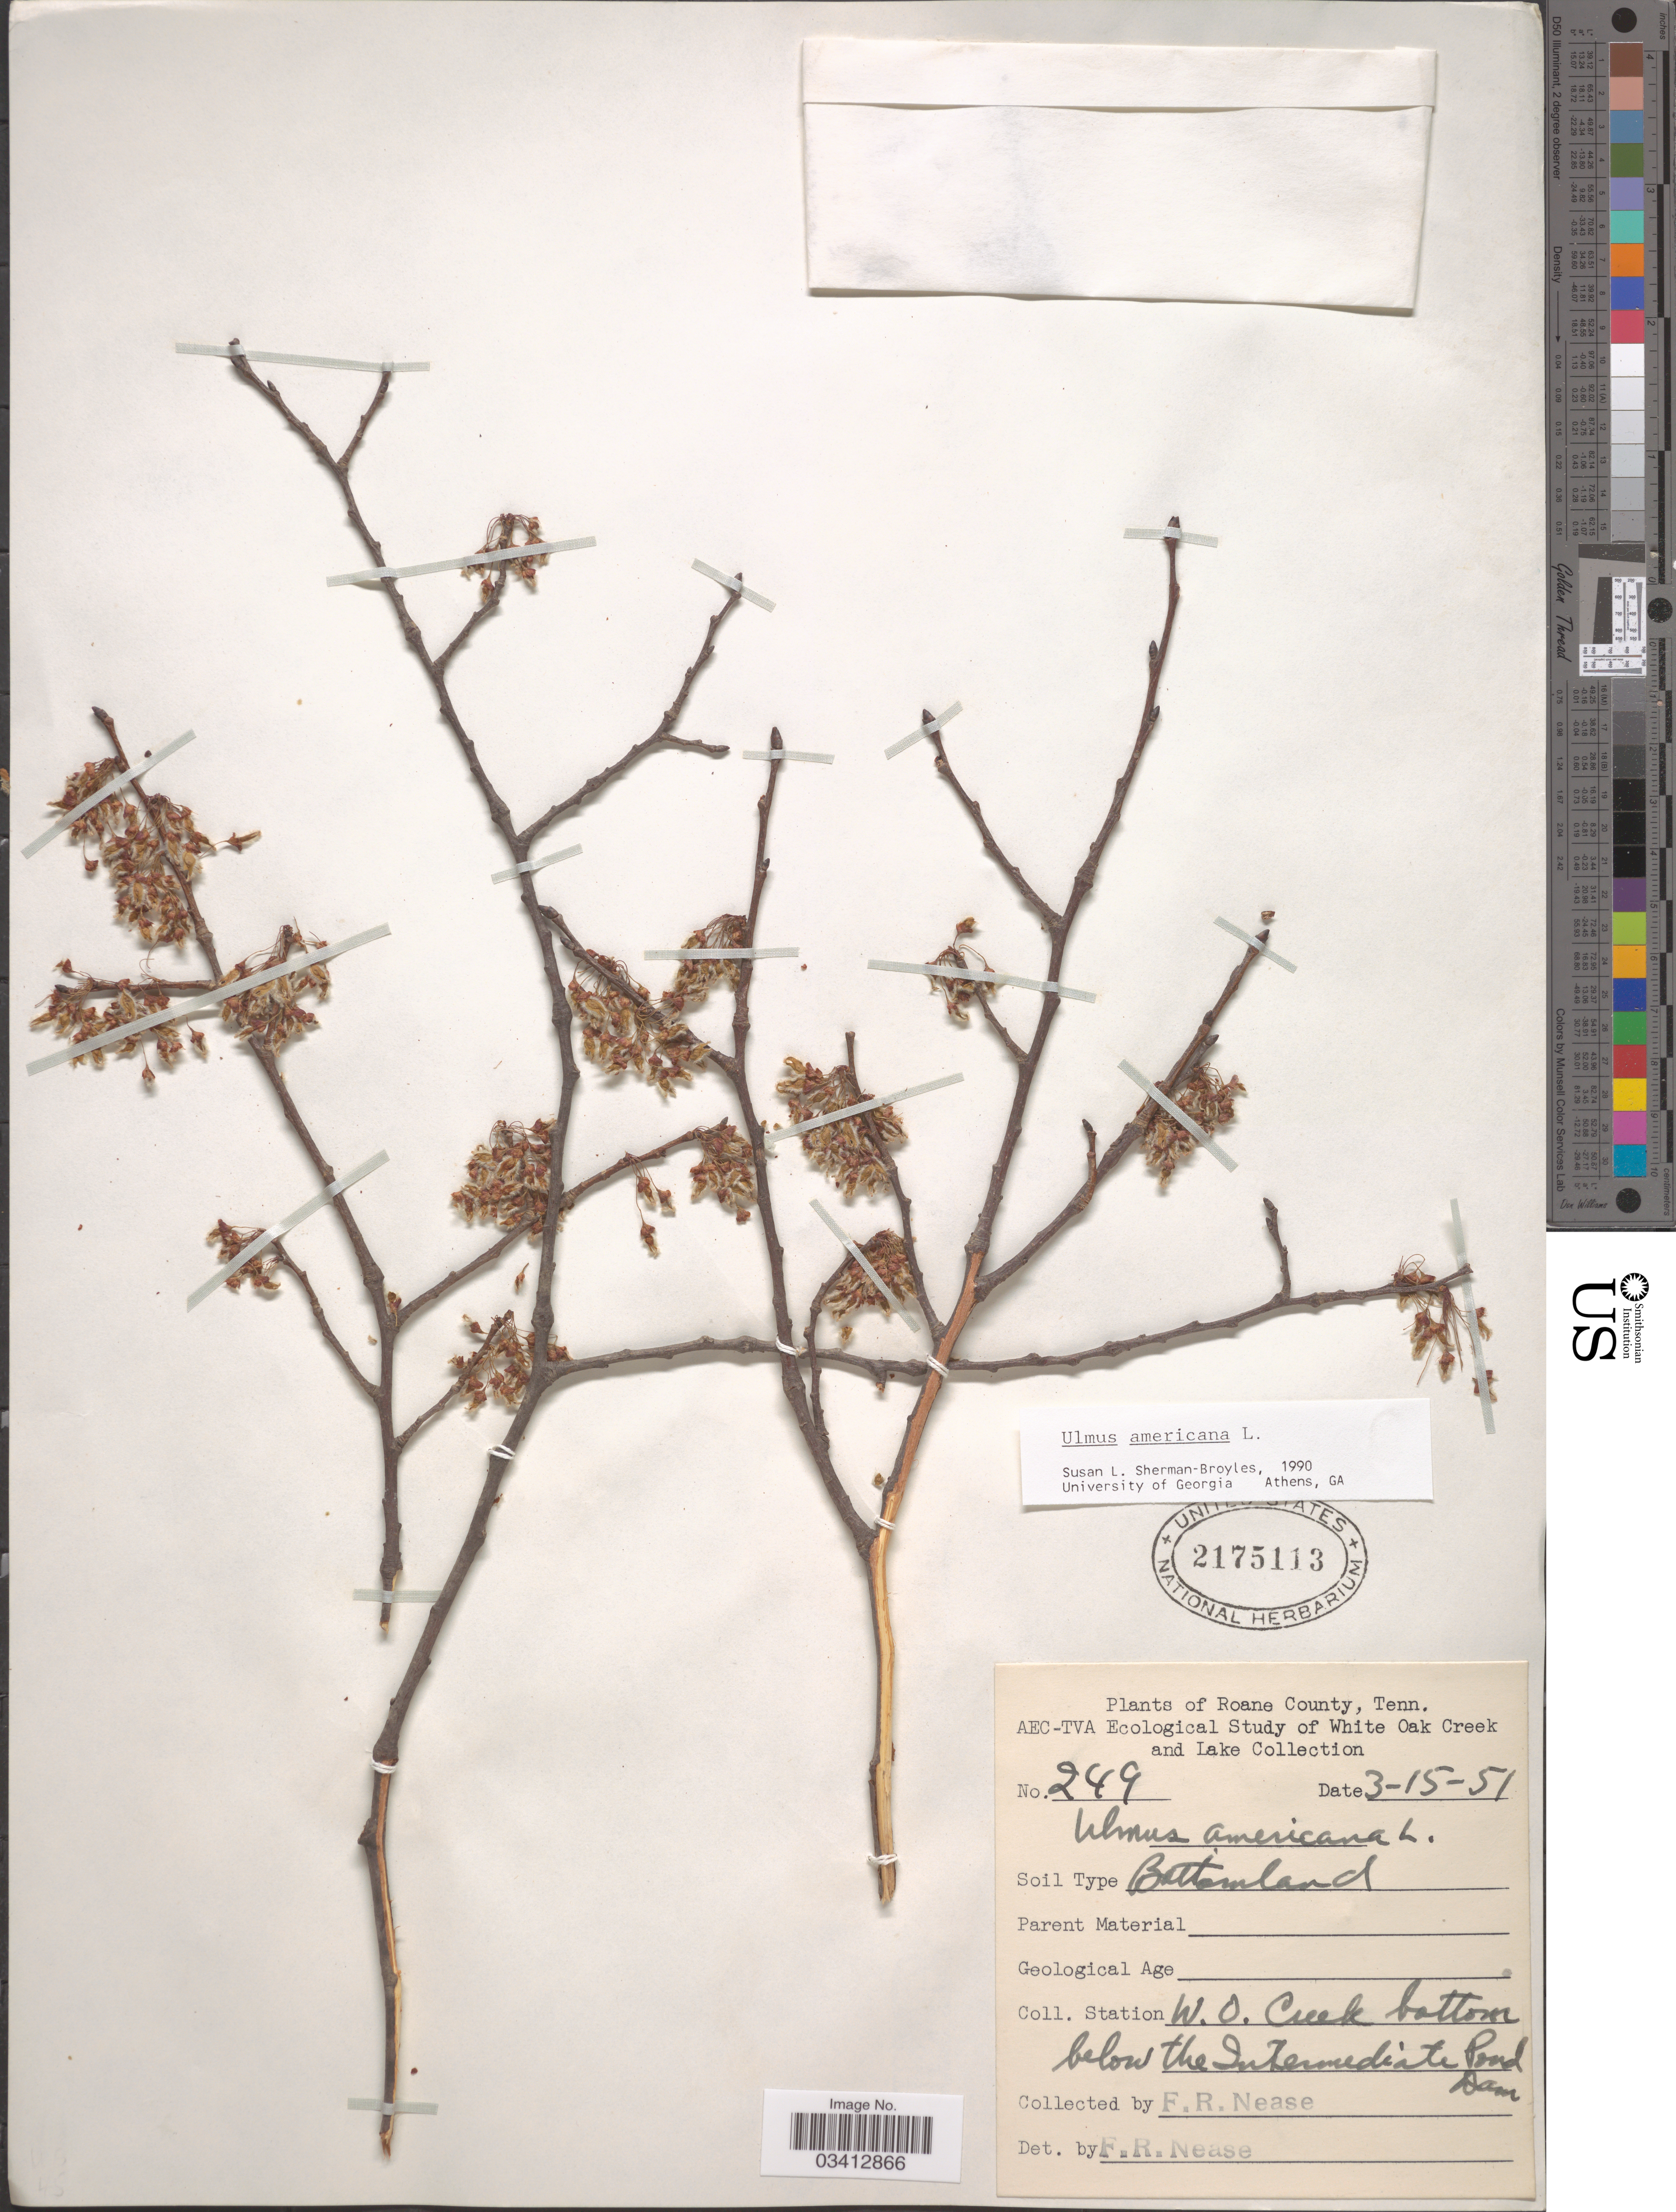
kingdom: Plantae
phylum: Tracheophyta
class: Magnoliopsida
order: Rosales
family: Ulmaceae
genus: Ulmus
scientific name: Ulmus americana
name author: L.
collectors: F. Nease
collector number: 249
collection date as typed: Transcribed d/m/y: 15/3/51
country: United States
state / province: Tennessee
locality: Roane County. Station W. O. Creek bottom below the Intermediate Pond Dam.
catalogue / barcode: US 2175113